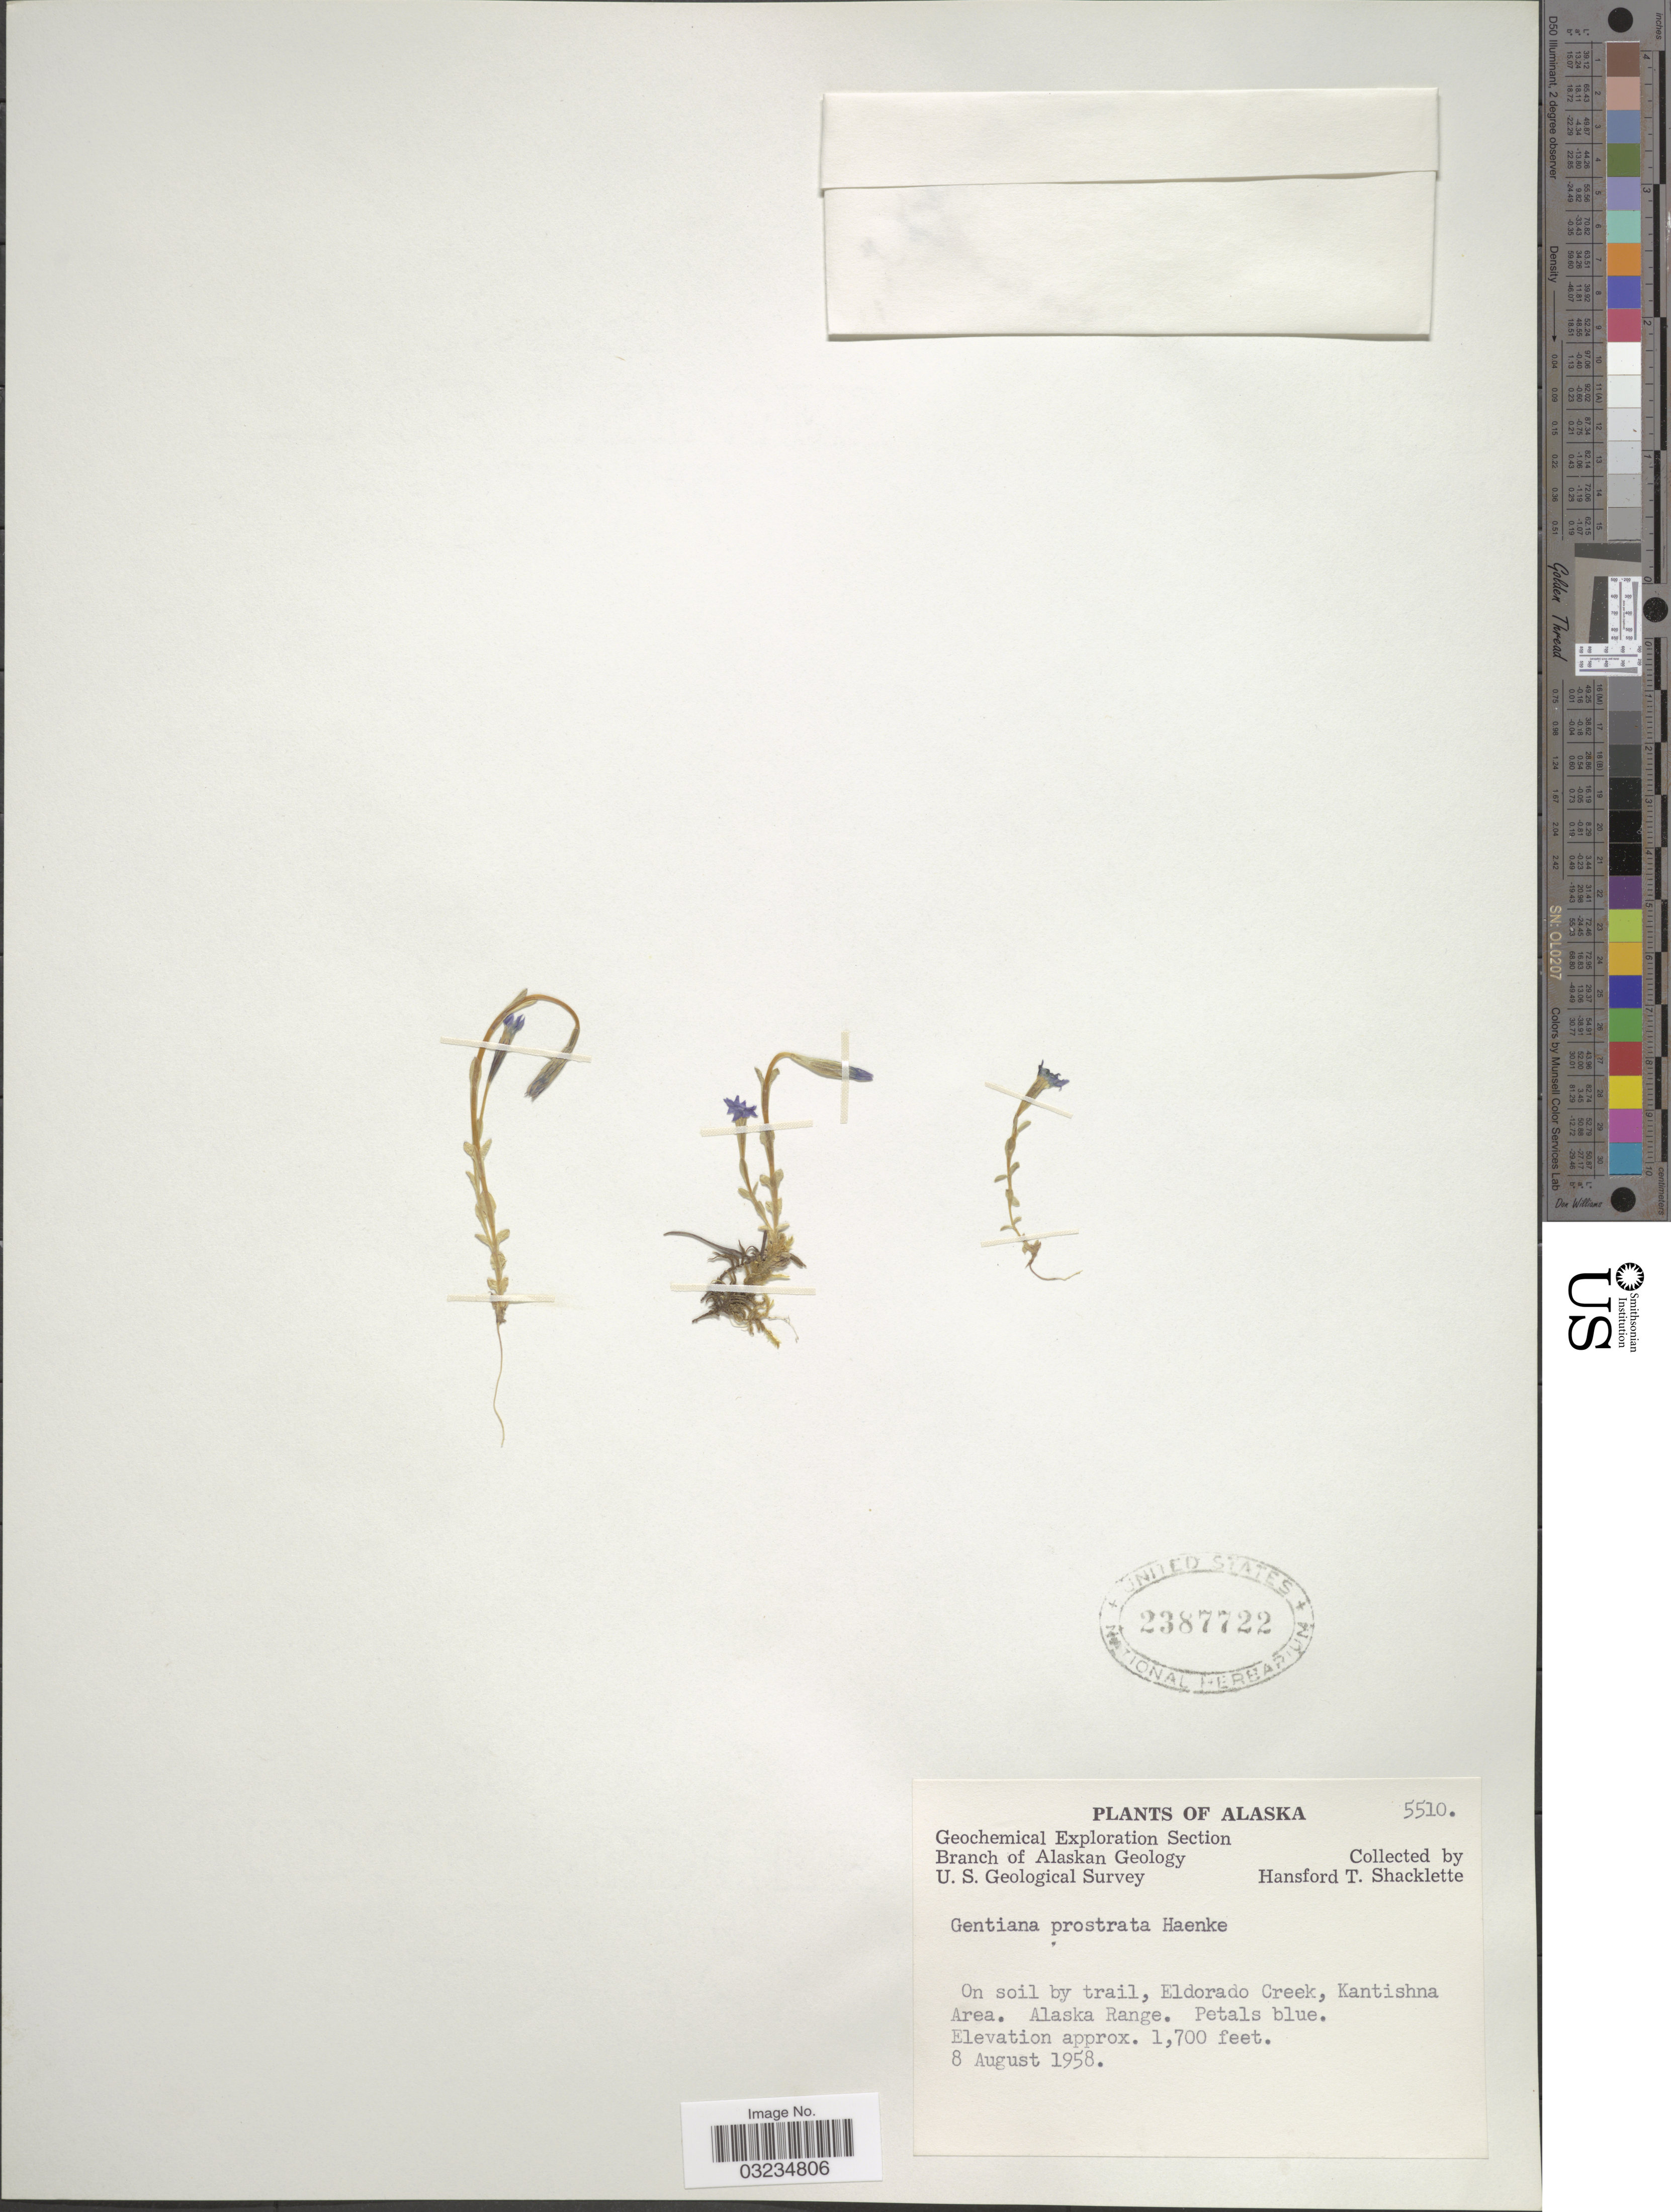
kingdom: Plantae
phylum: Tracheophyta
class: Magnoliopsida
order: Gentianales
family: Gentianaceae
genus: Gentiana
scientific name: Gentiana prostrata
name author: Haenke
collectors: H. Schacklette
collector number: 5510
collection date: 1958-08-08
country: United States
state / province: Alaska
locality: On soil by trail, Eldorado Creek, Kantishna Area. Alaska Range.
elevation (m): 518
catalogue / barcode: US 2387722